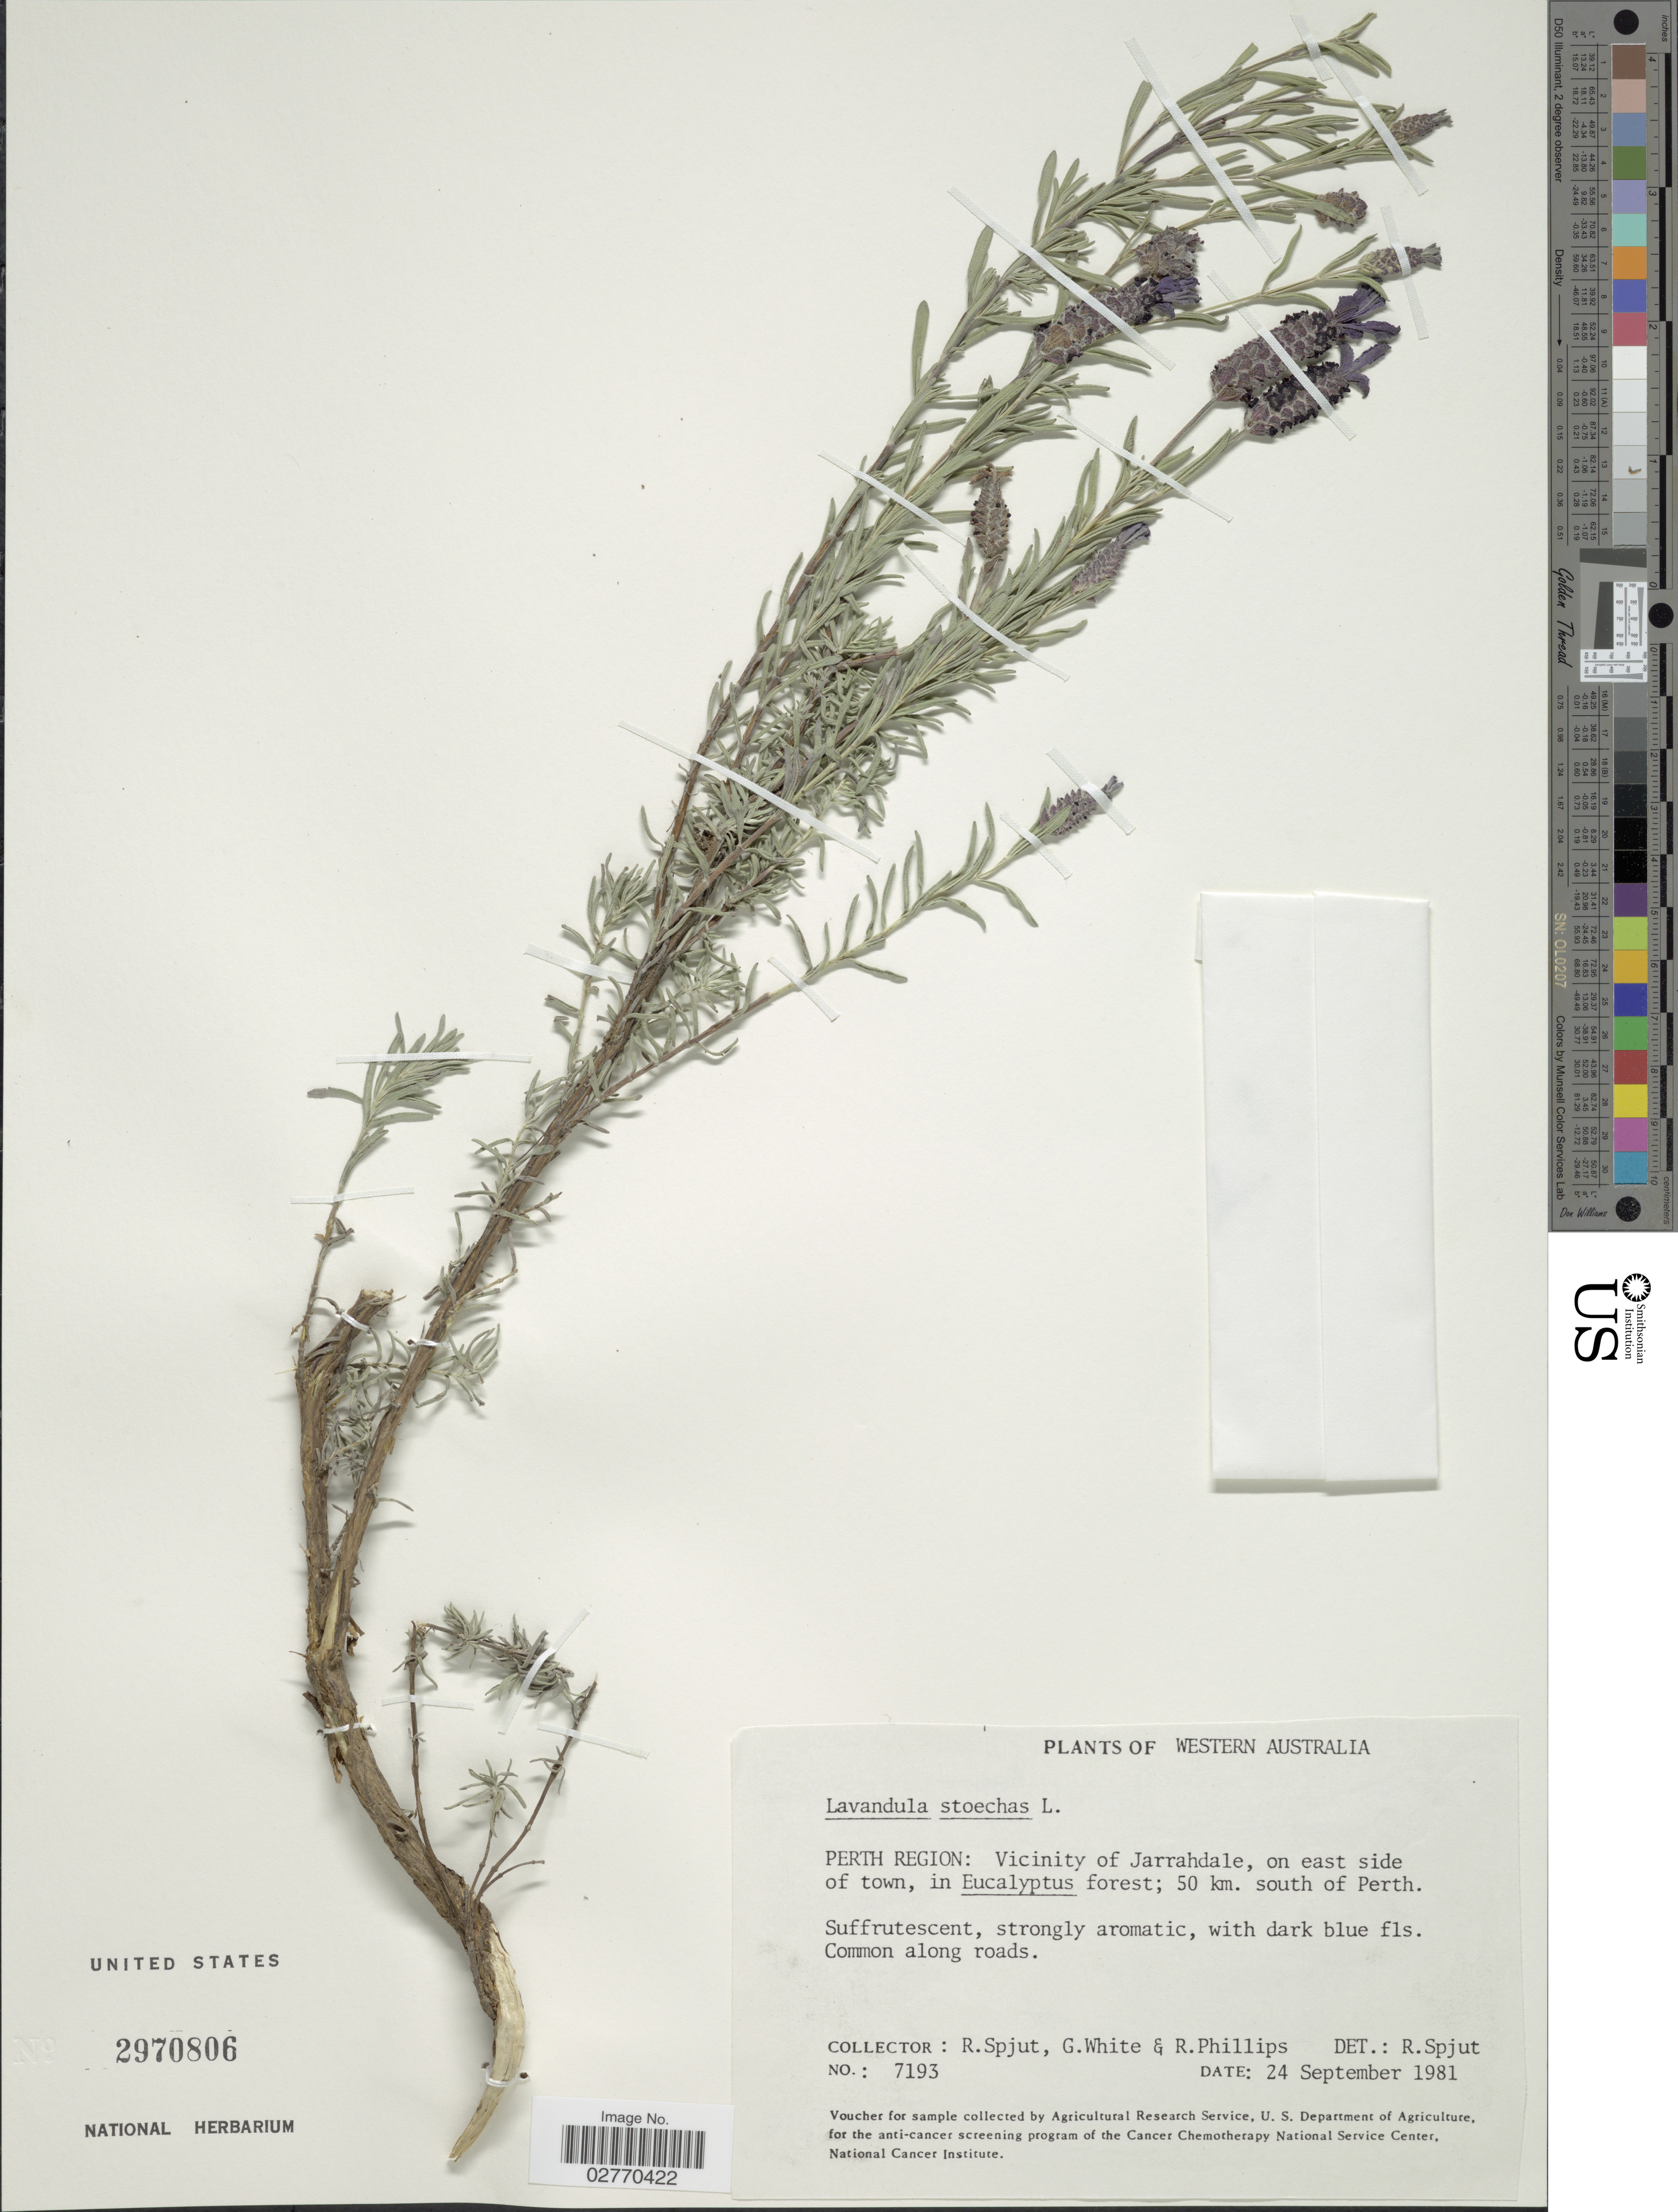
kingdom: Plantae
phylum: Tracheophyta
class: Magnoliopsida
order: Lamiales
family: Lamiaceae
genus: Lavandula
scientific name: Lavandula stoechas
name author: L.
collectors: R. Spjut, G. White & R. Phillips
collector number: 7193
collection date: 1981-09-24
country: Australia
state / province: Western Australia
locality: Perth Region: Vicinity of Jarrahdale, on east side of town, in Eucalyptus forest; 50 km. south of Perth.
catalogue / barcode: US 2970806